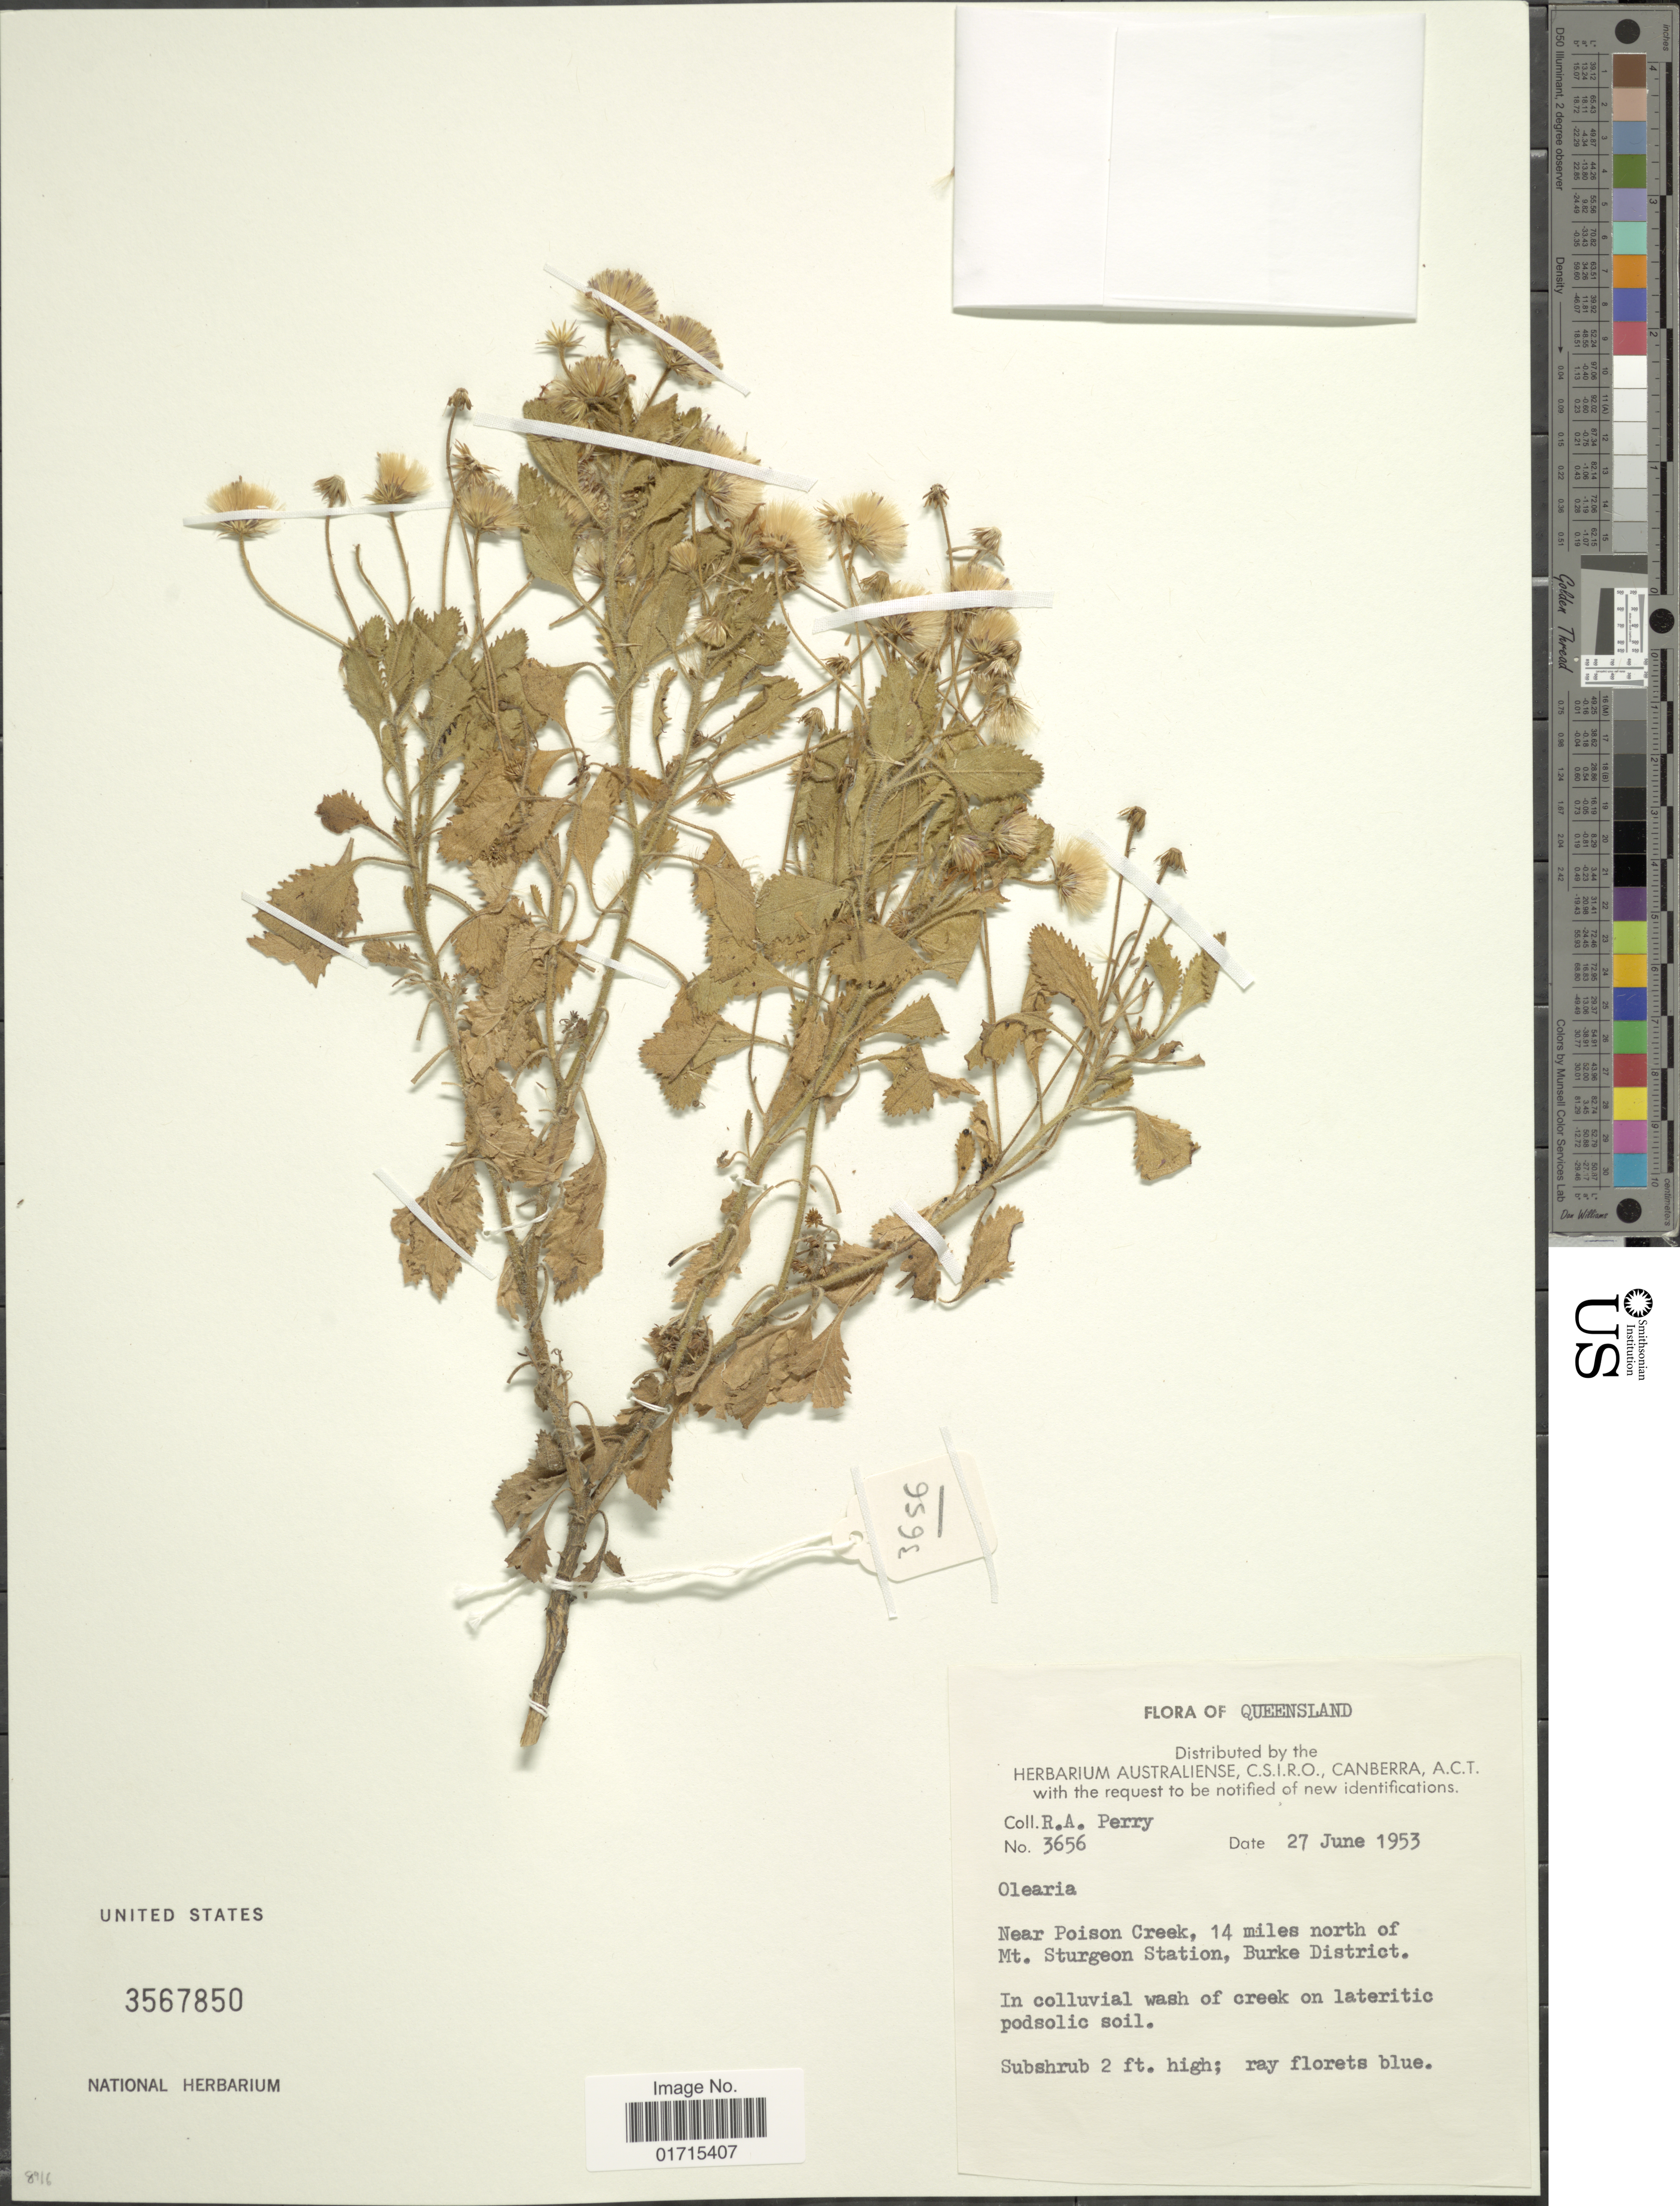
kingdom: Plantae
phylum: Tracheophyta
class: Magnoliopsida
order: Asterales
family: Asteraceae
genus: Olearia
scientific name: Olearia sp.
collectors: Perry, R. A.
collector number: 3656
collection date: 1953-06-27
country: New Zealand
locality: Near Poison Creek, 14 miles north of Mt. Sturgeon Station, Burke District. New Zealand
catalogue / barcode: US 3567850